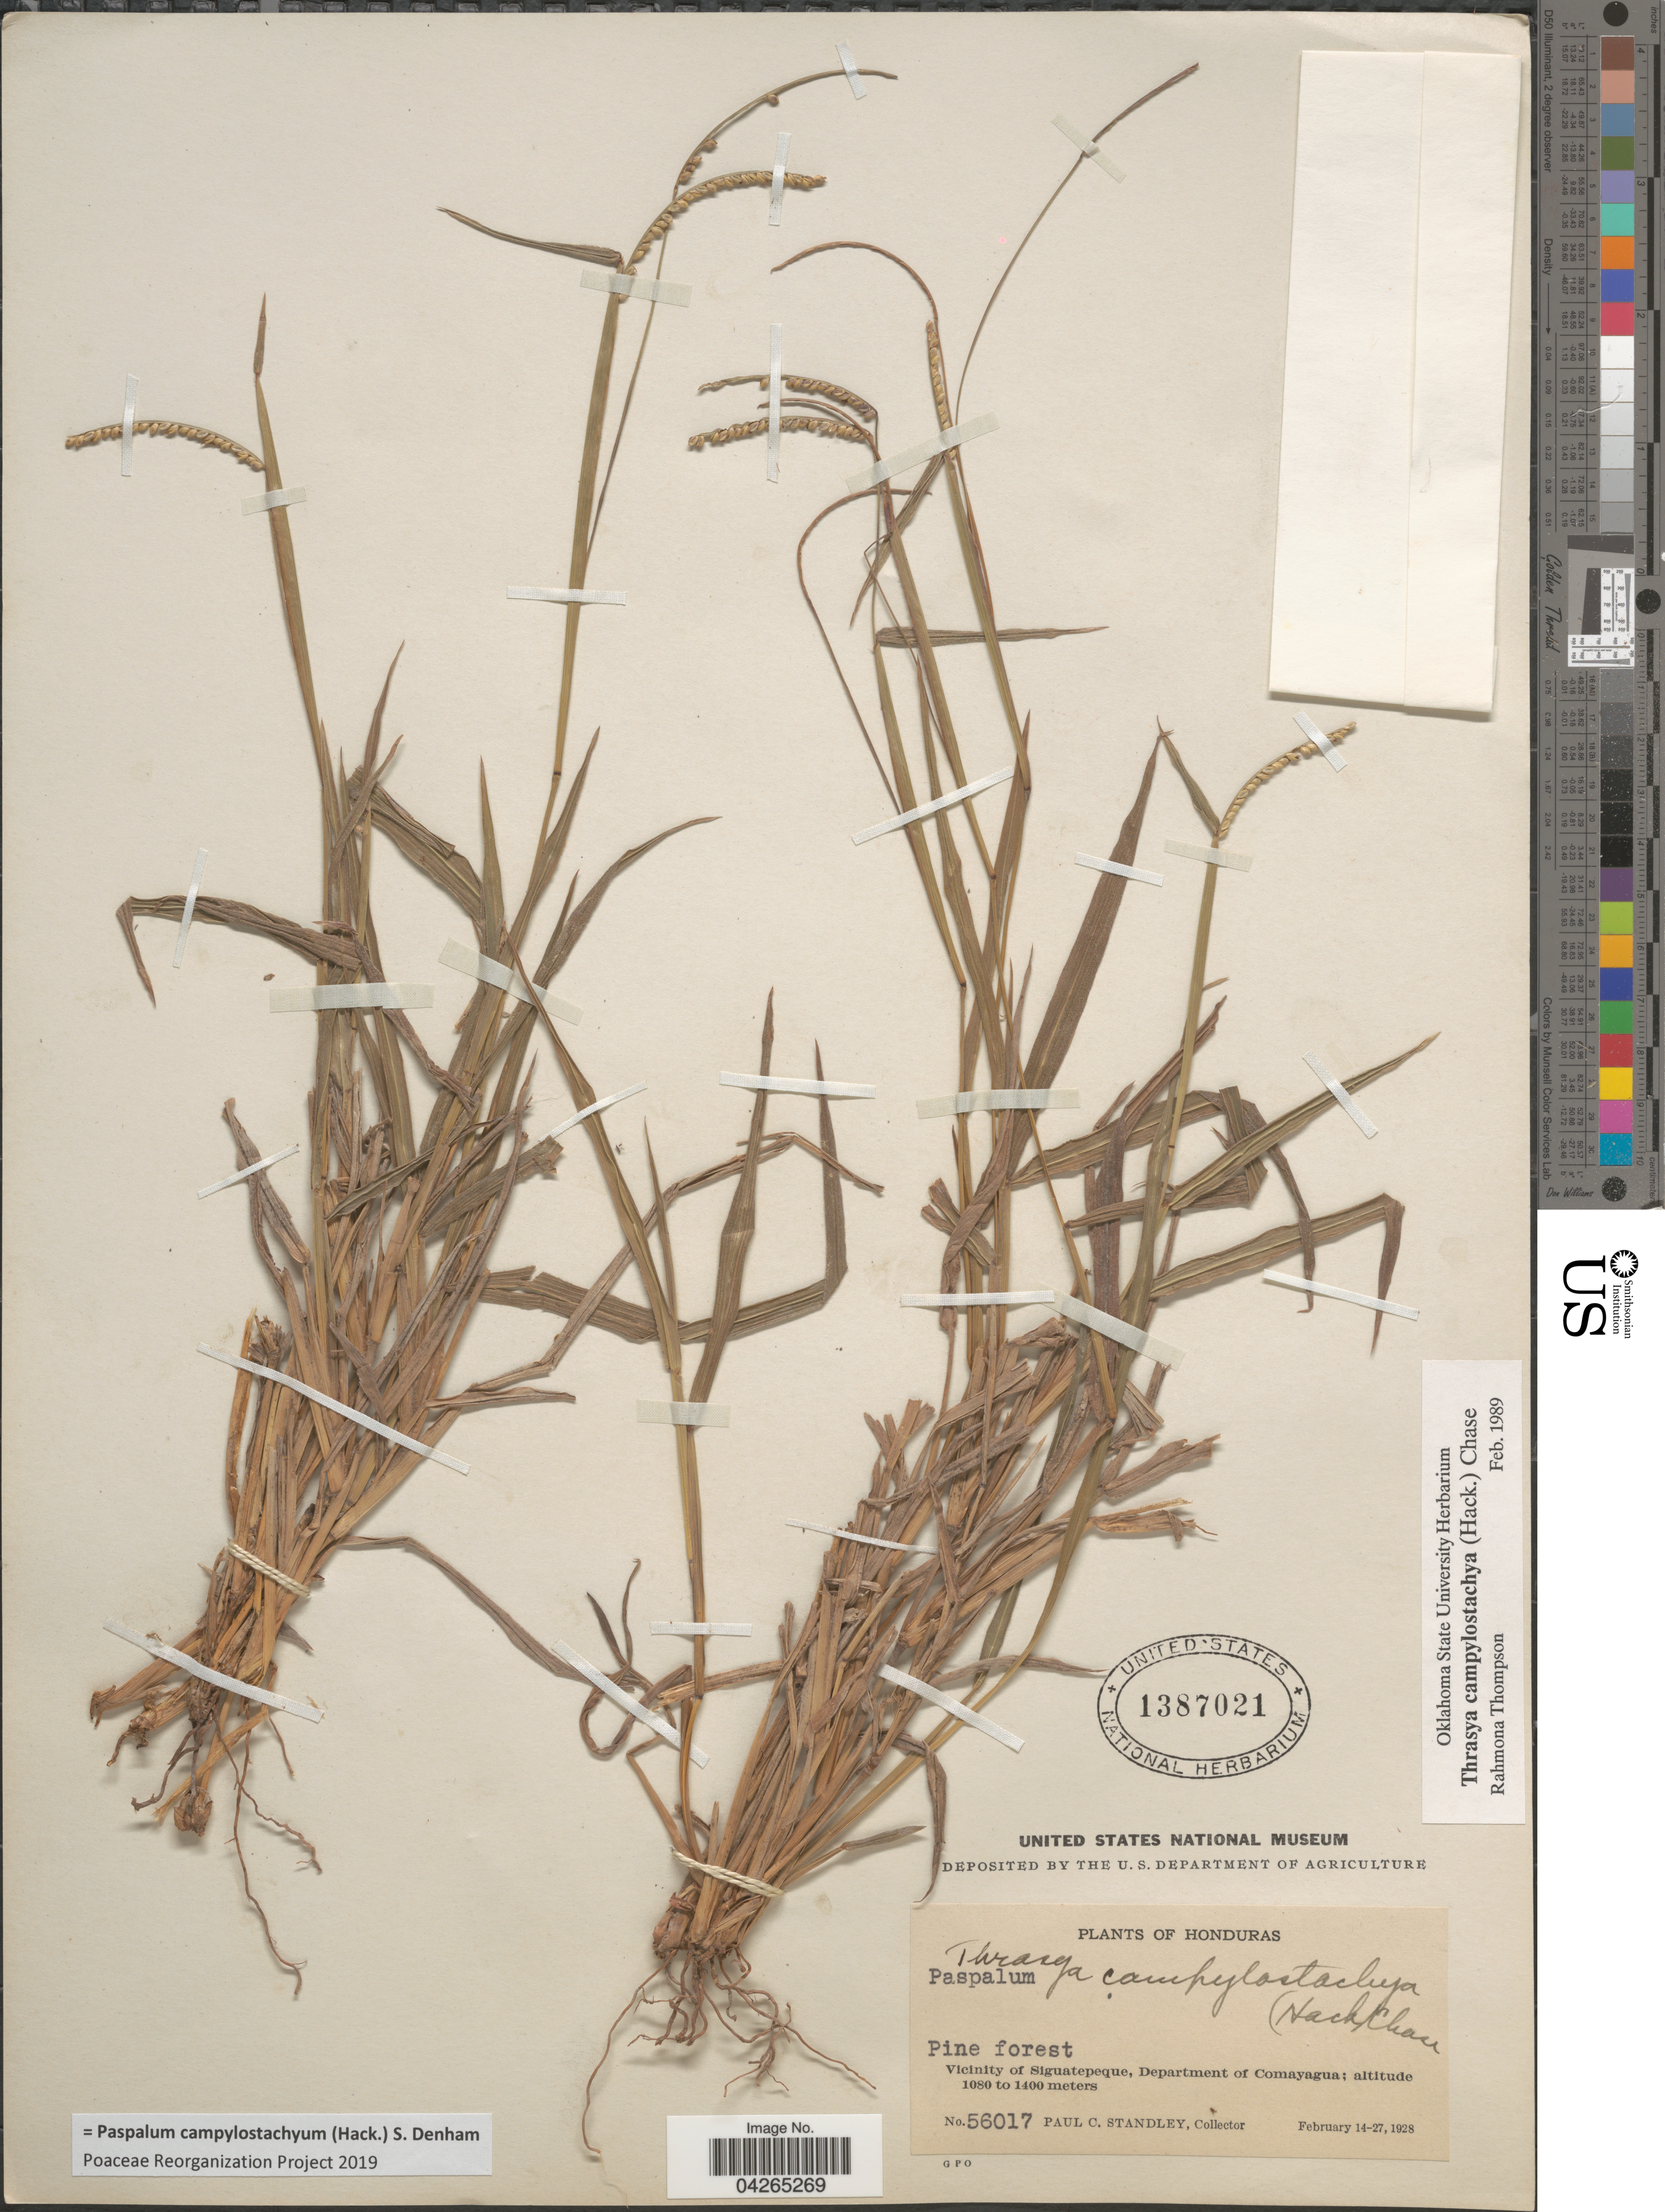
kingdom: Plantae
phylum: Tracheophyta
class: Liliopsida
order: Poales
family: Poaceae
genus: Paspalum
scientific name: Paspalum campylostachyum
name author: (Hack.) S. Denham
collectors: P. C. Standley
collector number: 56017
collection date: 1928-02-14/1928-02-27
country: Honduras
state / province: Comayagua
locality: Vicinity of Siguatepeque, Department of Comayagua.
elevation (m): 1080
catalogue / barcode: US 1387021